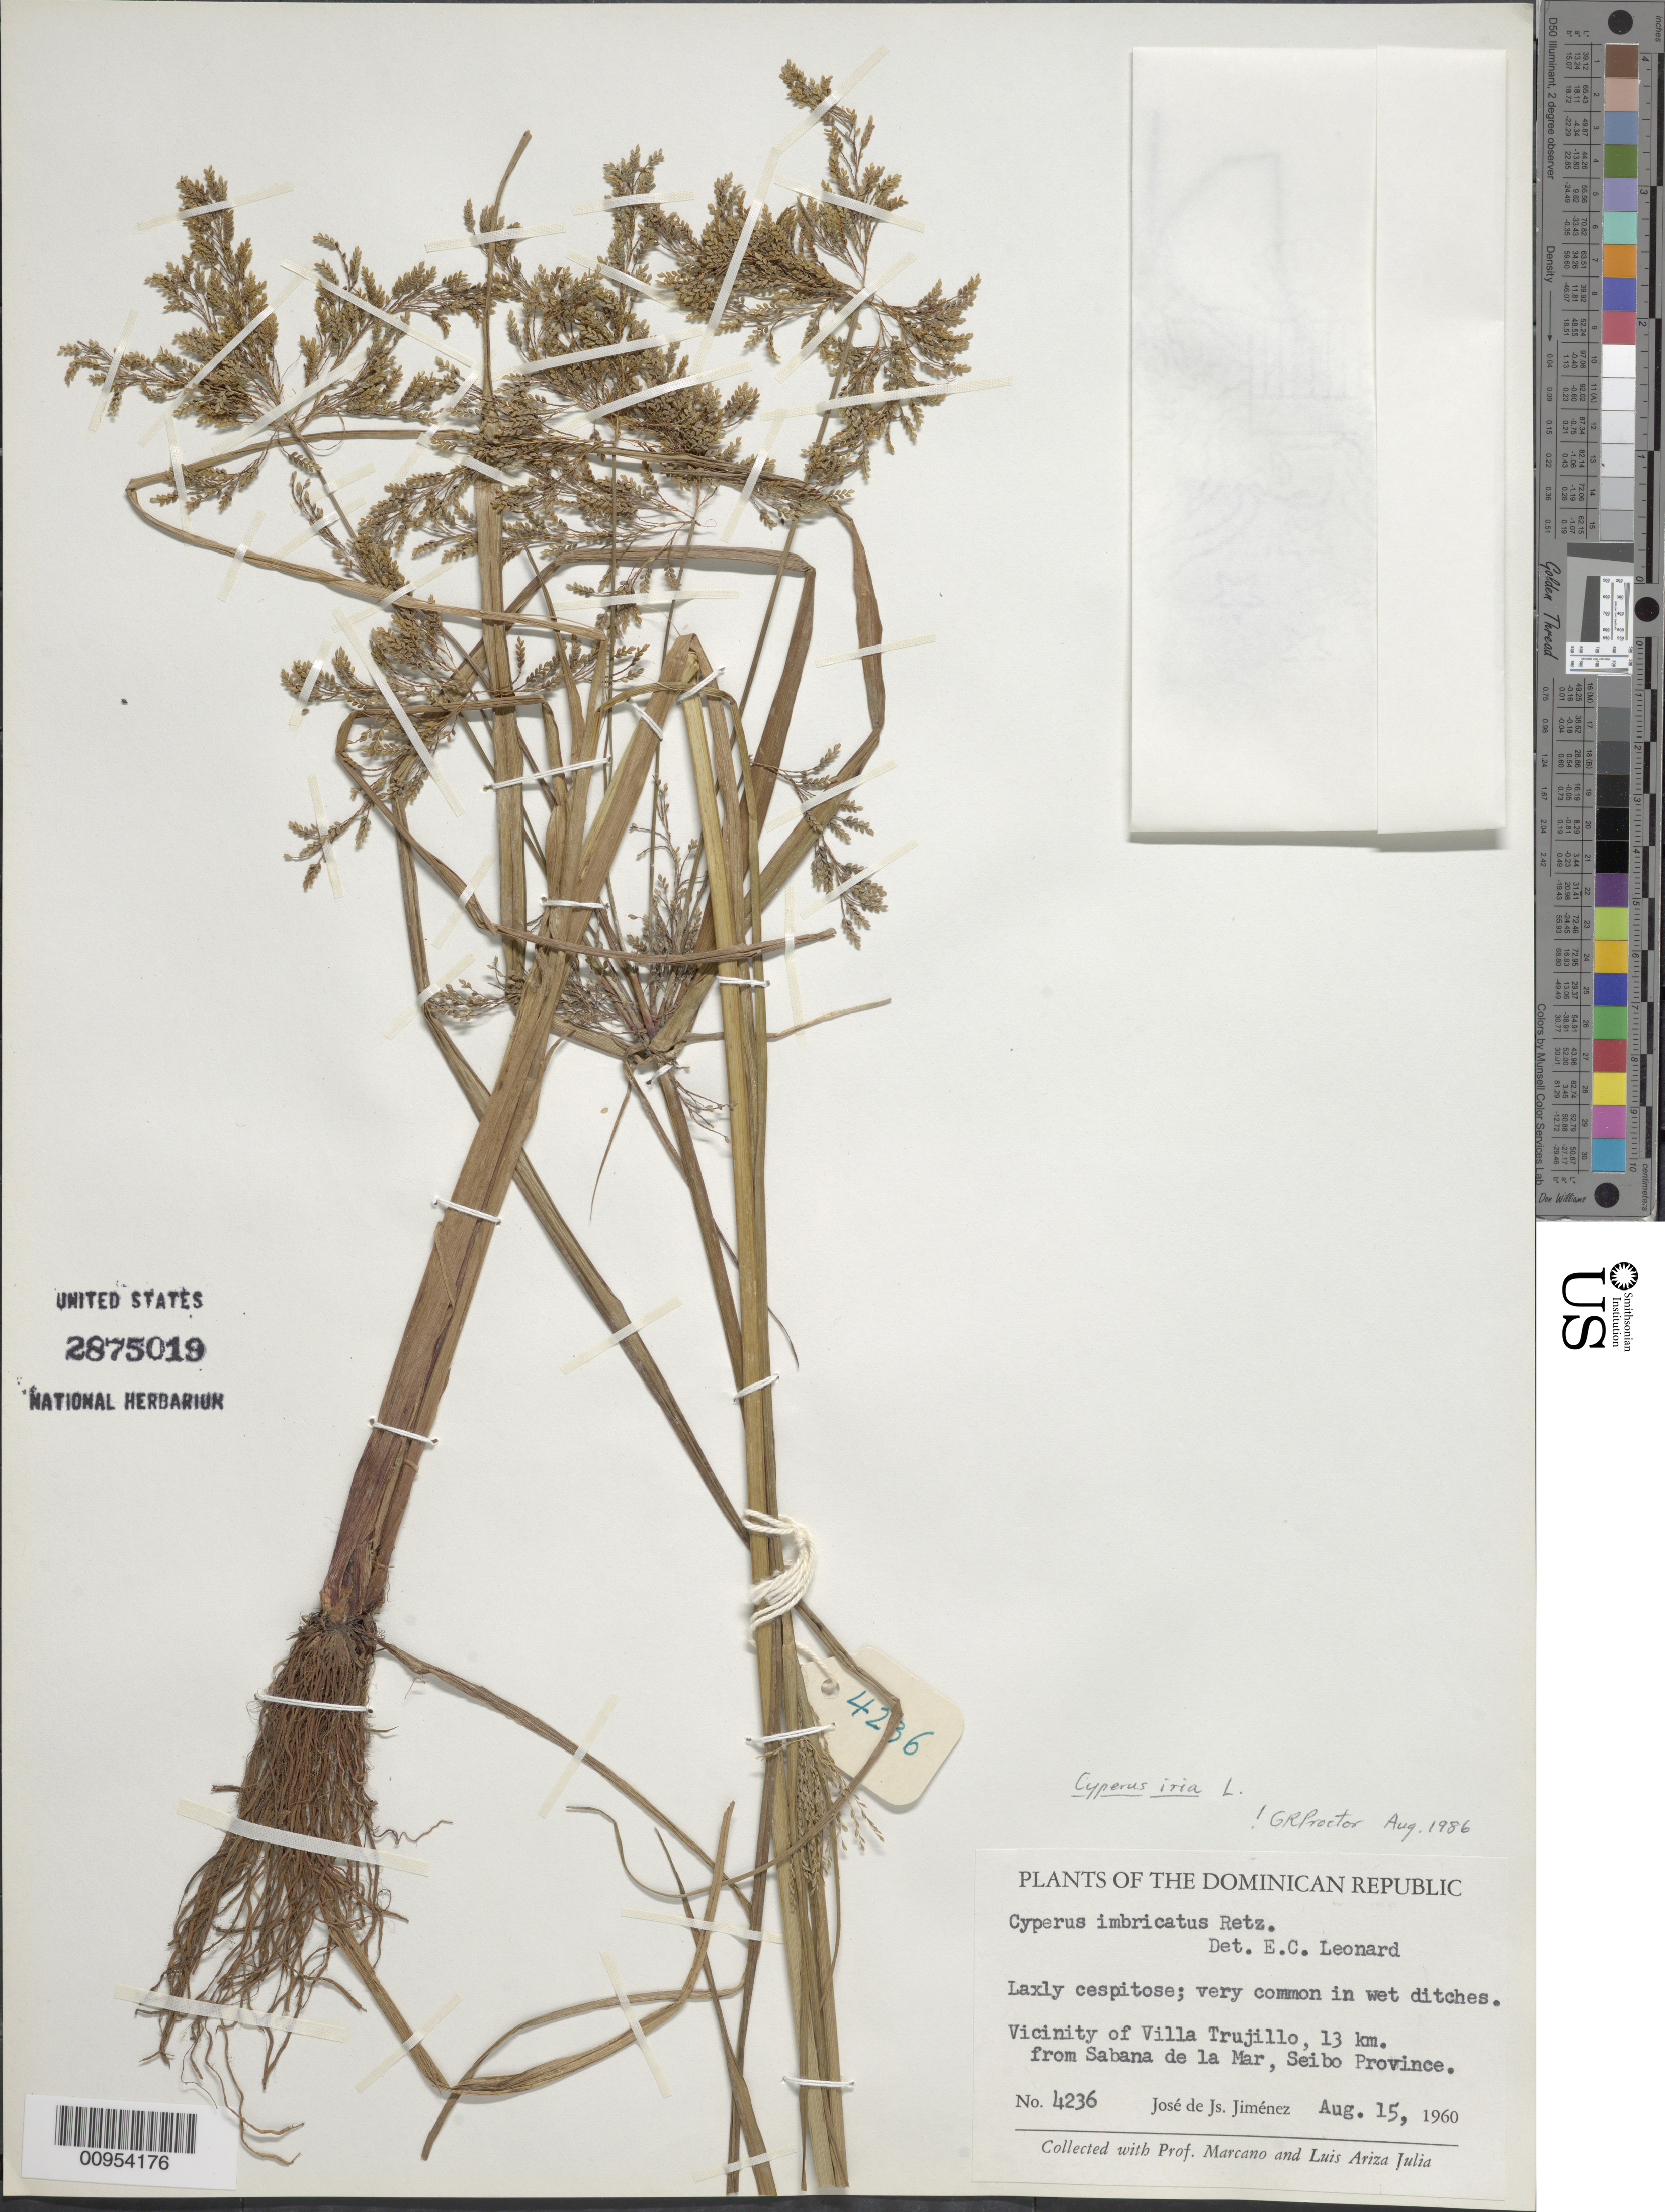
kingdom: Plantae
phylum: Tracheophyta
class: Liliopsida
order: Poales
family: Cyperaceae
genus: Cyperus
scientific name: Cyperus iria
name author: L.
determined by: Proctor, G. R.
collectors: J. J. Jiménez, P. Marcano & L. Ariza-Julia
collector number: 4236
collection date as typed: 15 Aug 1960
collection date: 1960-08-15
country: Dominican Republic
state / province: El Seibo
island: Hispaniola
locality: Vicinity of Villa Trujillo, 13 km from Sabana de la Mar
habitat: In wet ditches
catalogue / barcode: US 2875019